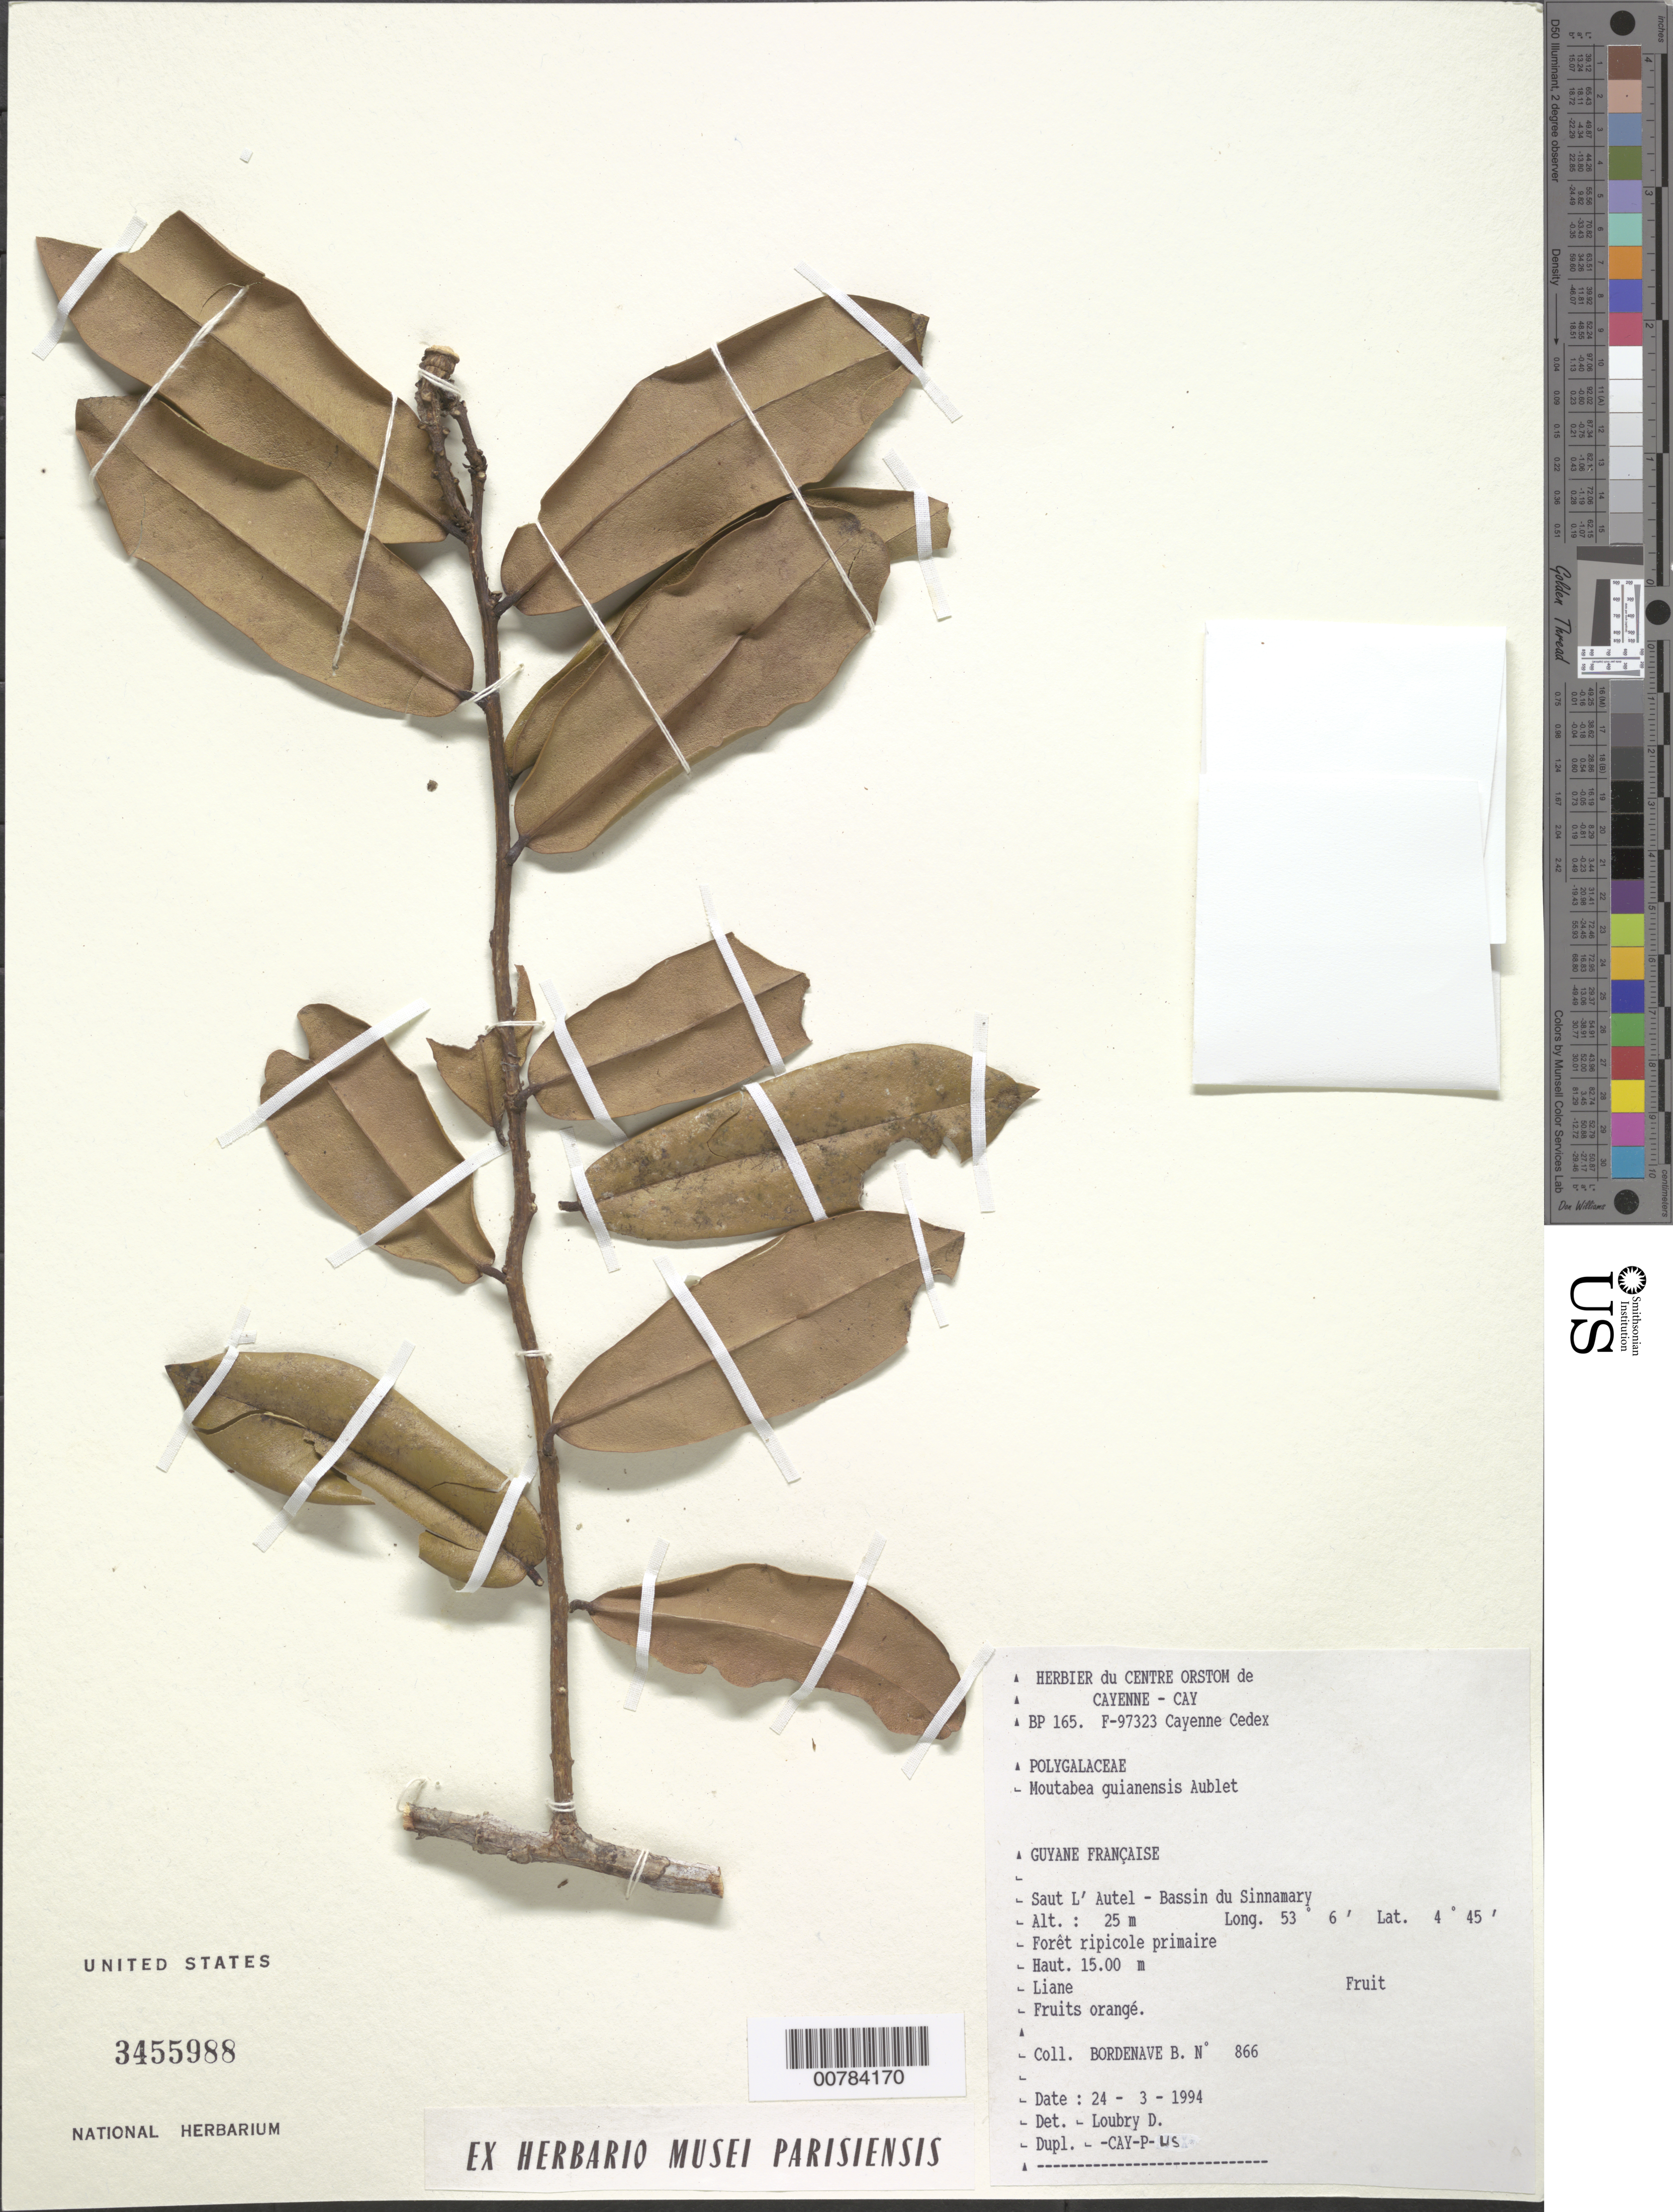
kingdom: Plantae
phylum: Tracheophyta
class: Magnoliopsida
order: Fabales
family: Polygalaceae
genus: Moutabea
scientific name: Moutabea guianensis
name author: Aubl.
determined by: Bordenave, B.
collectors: B. Bordenave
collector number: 866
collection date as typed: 24-Mar-94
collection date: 1994-03-24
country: French Guiana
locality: Saut l'Autel, Bassin du Sinnamary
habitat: Forêt ripicole primaire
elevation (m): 25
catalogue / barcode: US 3455988